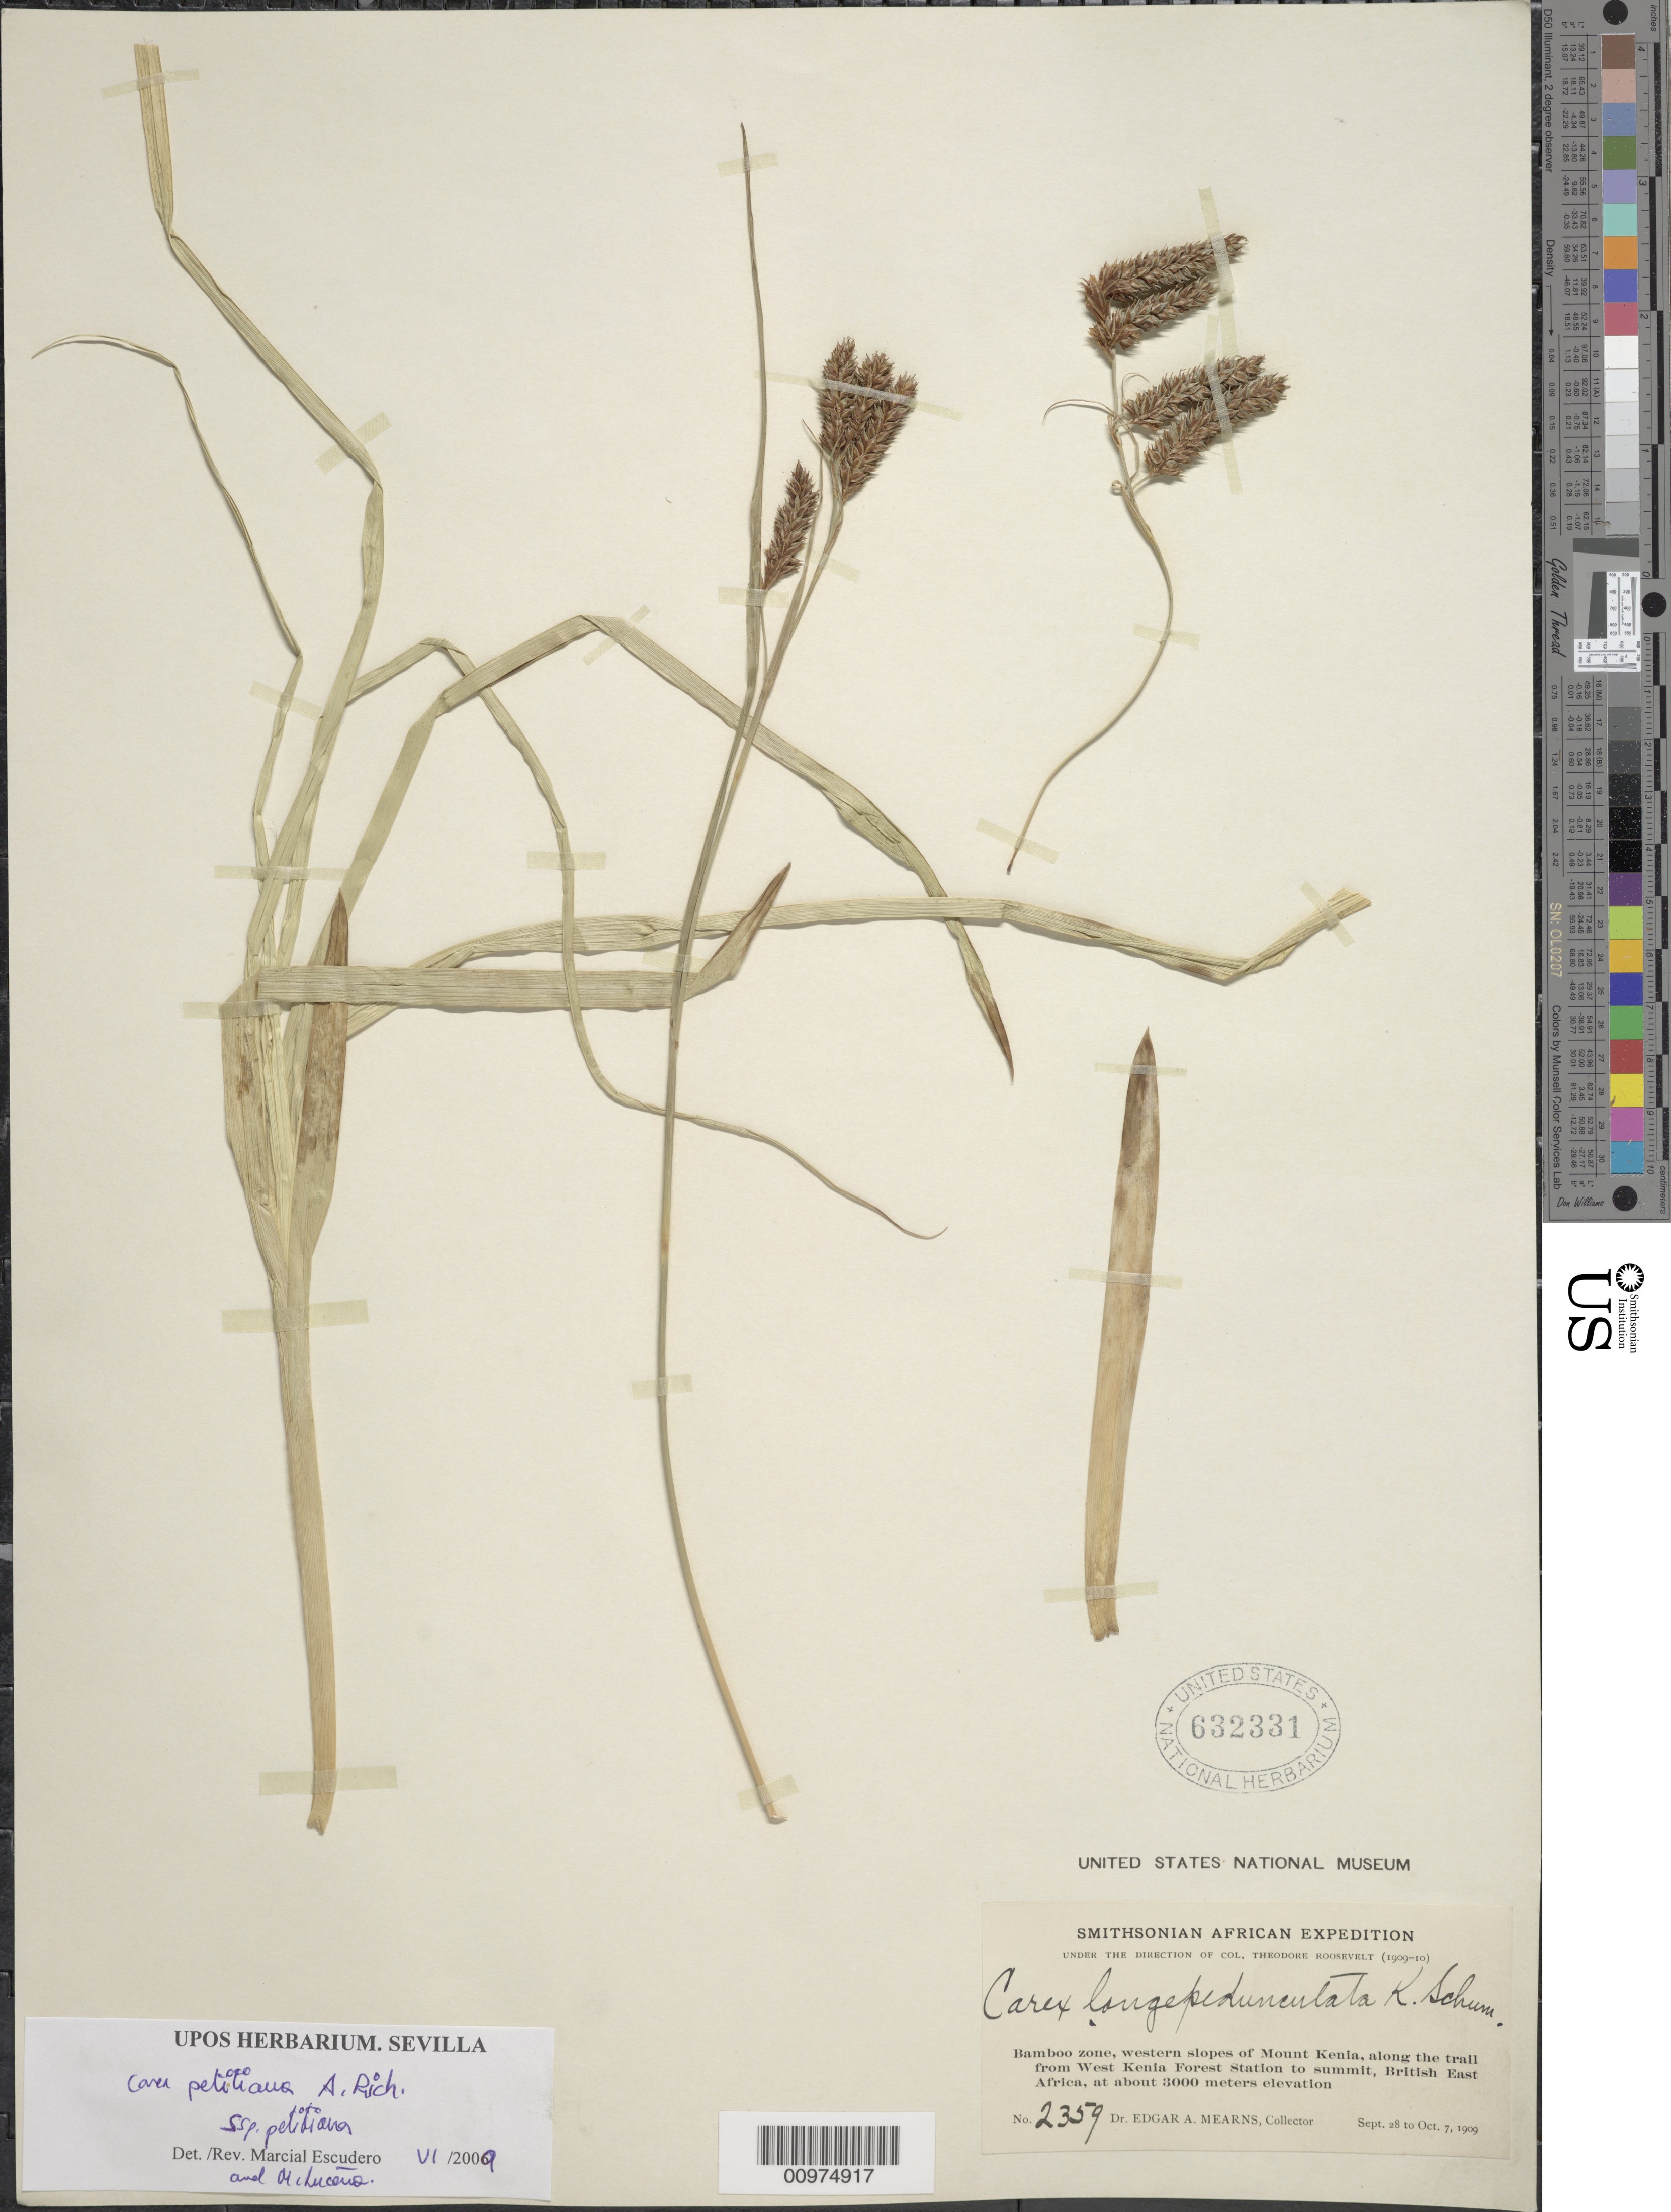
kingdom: Plantae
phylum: Tracheophyta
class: Liliopsida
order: Poales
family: Cyperaceae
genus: Carex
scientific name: Carex petitiana subsp. petitiana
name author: A. Rich.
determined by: Escudero, Marcial; Luceño, M.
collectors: E. A. Mearns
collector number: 2359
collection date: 1909-09-28/1909-10-07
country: Kenya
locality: Bamboo zone, western slopes of Mount Kenia, along the trail from West Kenia Forest Station to summit, British East Africa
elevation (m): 3000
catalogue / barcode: US 632331